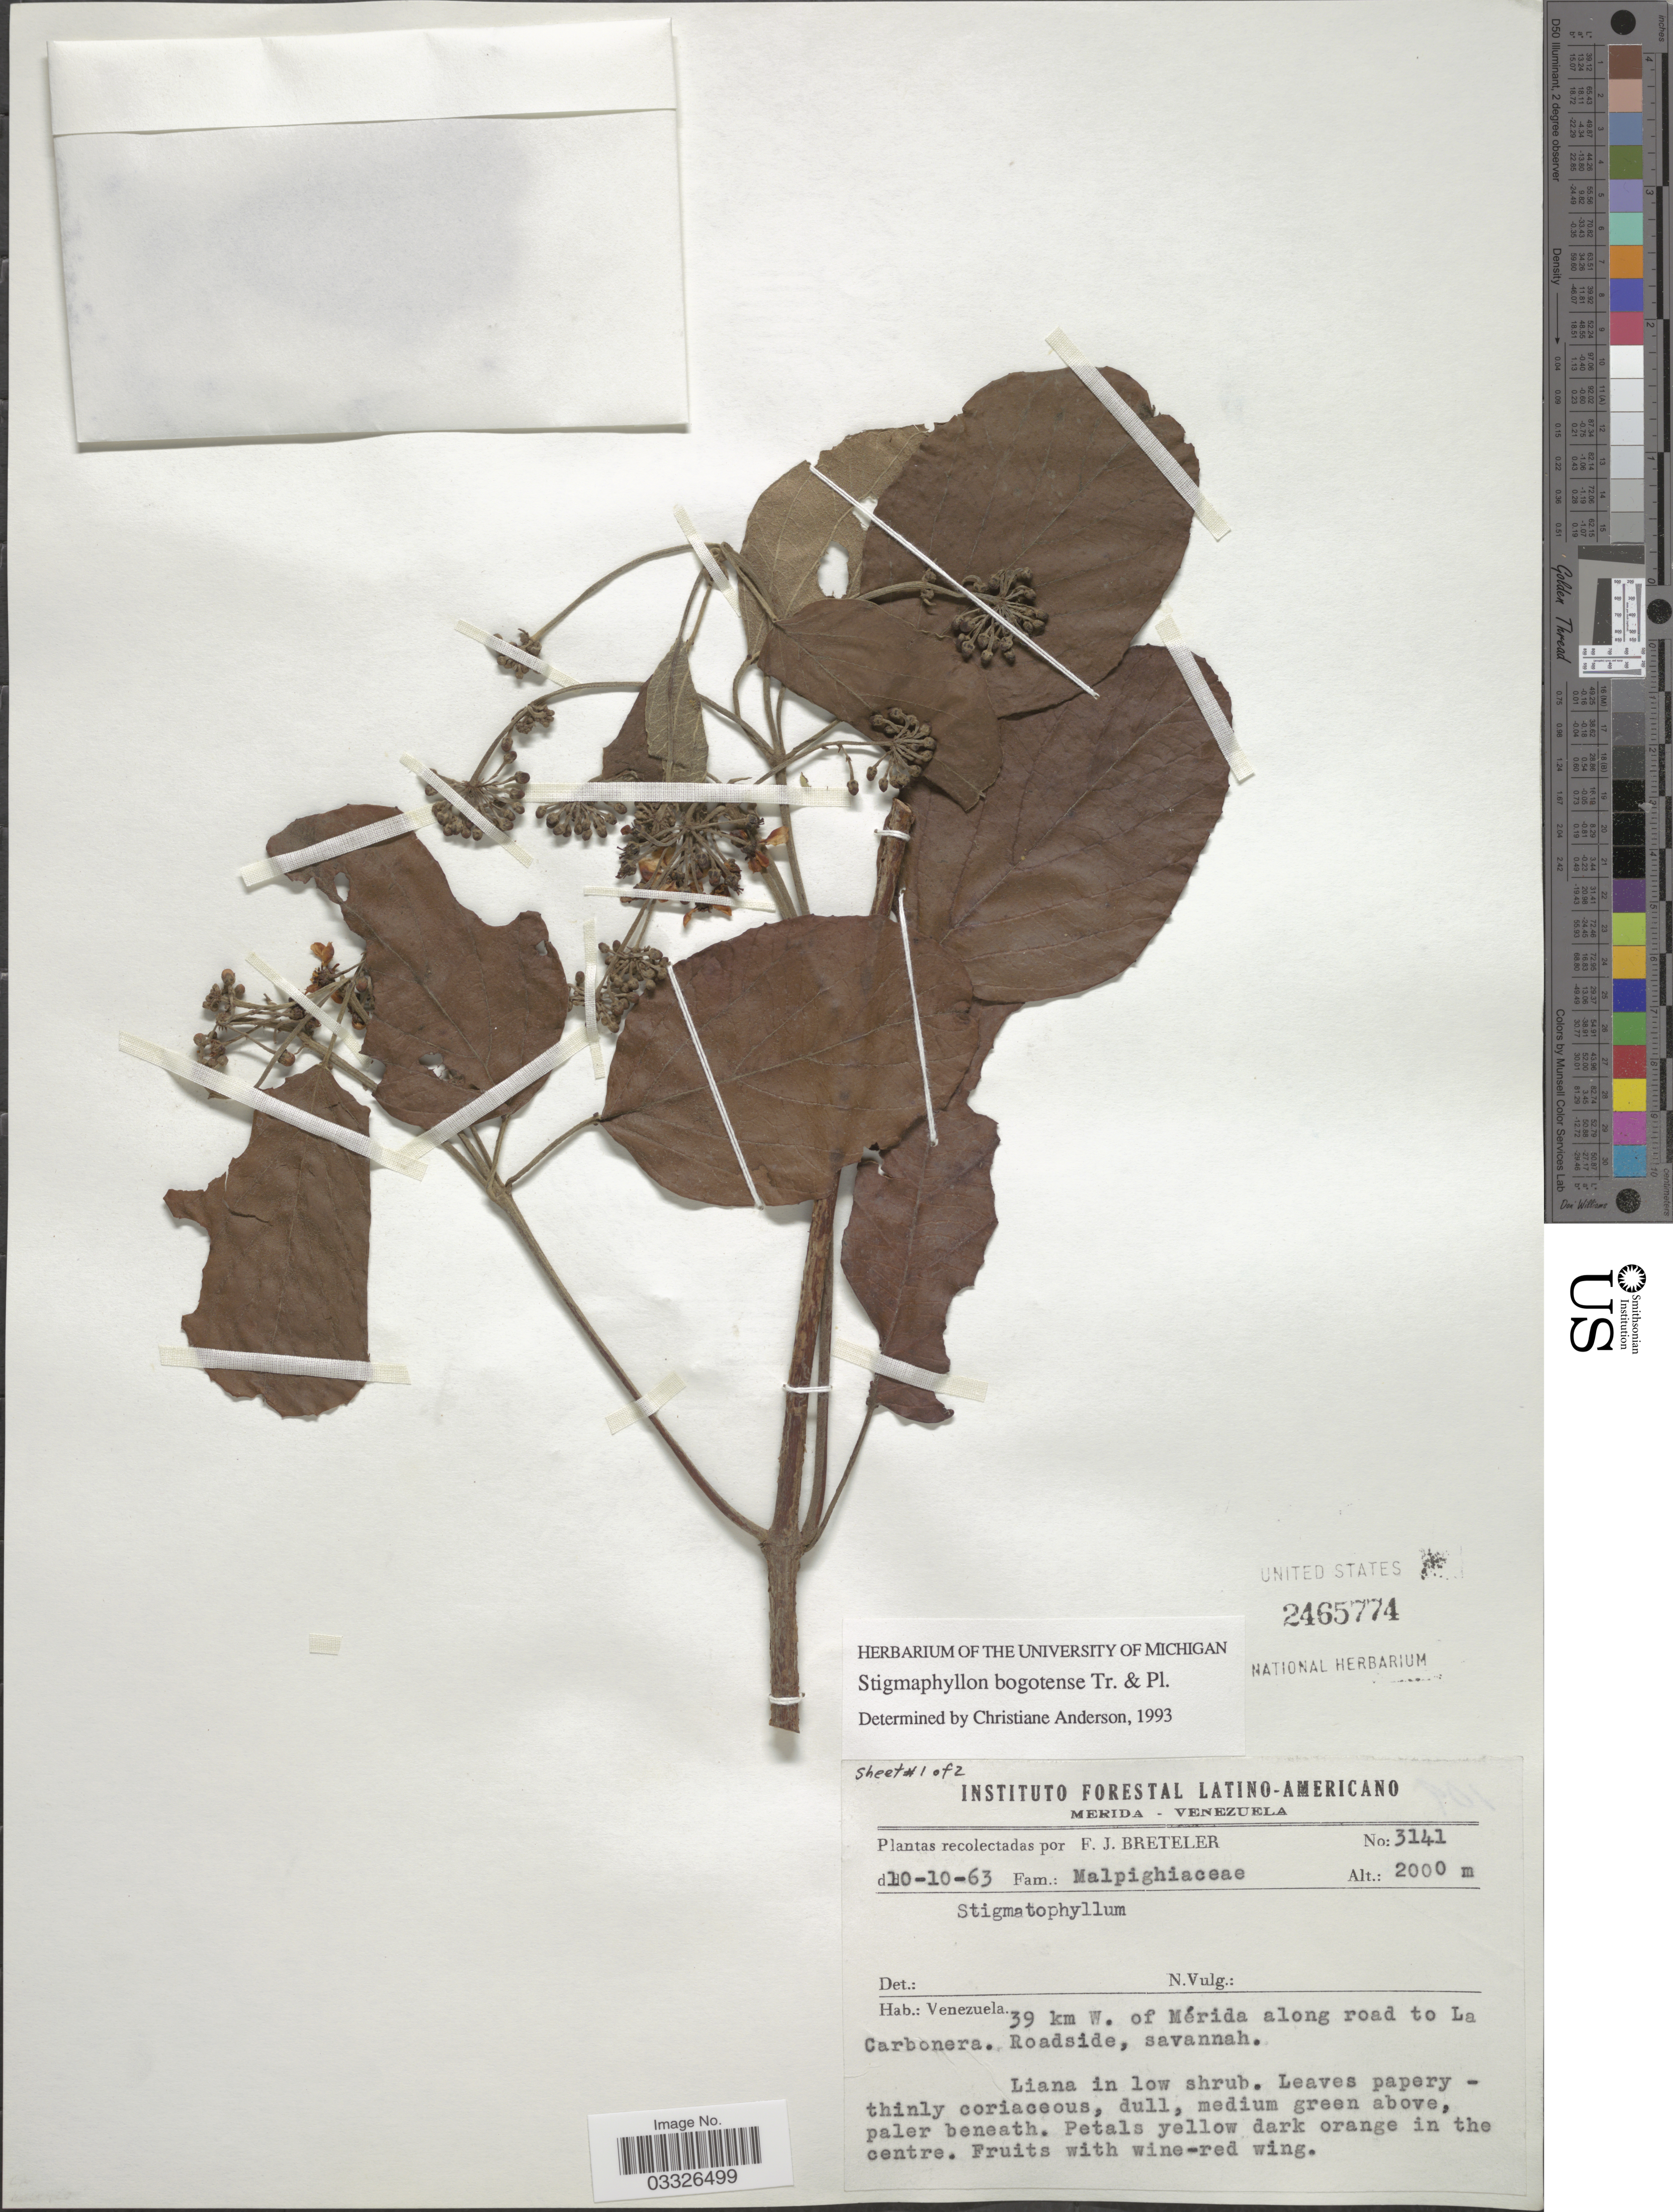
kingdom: Plantae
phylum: Tracheophyta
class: Magnoliopsida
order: Malpighiales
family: Malpighiaceae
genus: Stigmaphyllon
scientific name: Stigmaphyllon bogotense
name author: Triana & Planch.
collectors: F. J. Breteler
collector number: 3141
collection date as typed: Transcribed d/m/y: 10/10/63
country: Venezuela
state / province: Mérida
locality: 39 km W. of Mérida along road to La Carbonera. Roadside.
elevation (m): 2000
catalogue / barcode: US 2465774